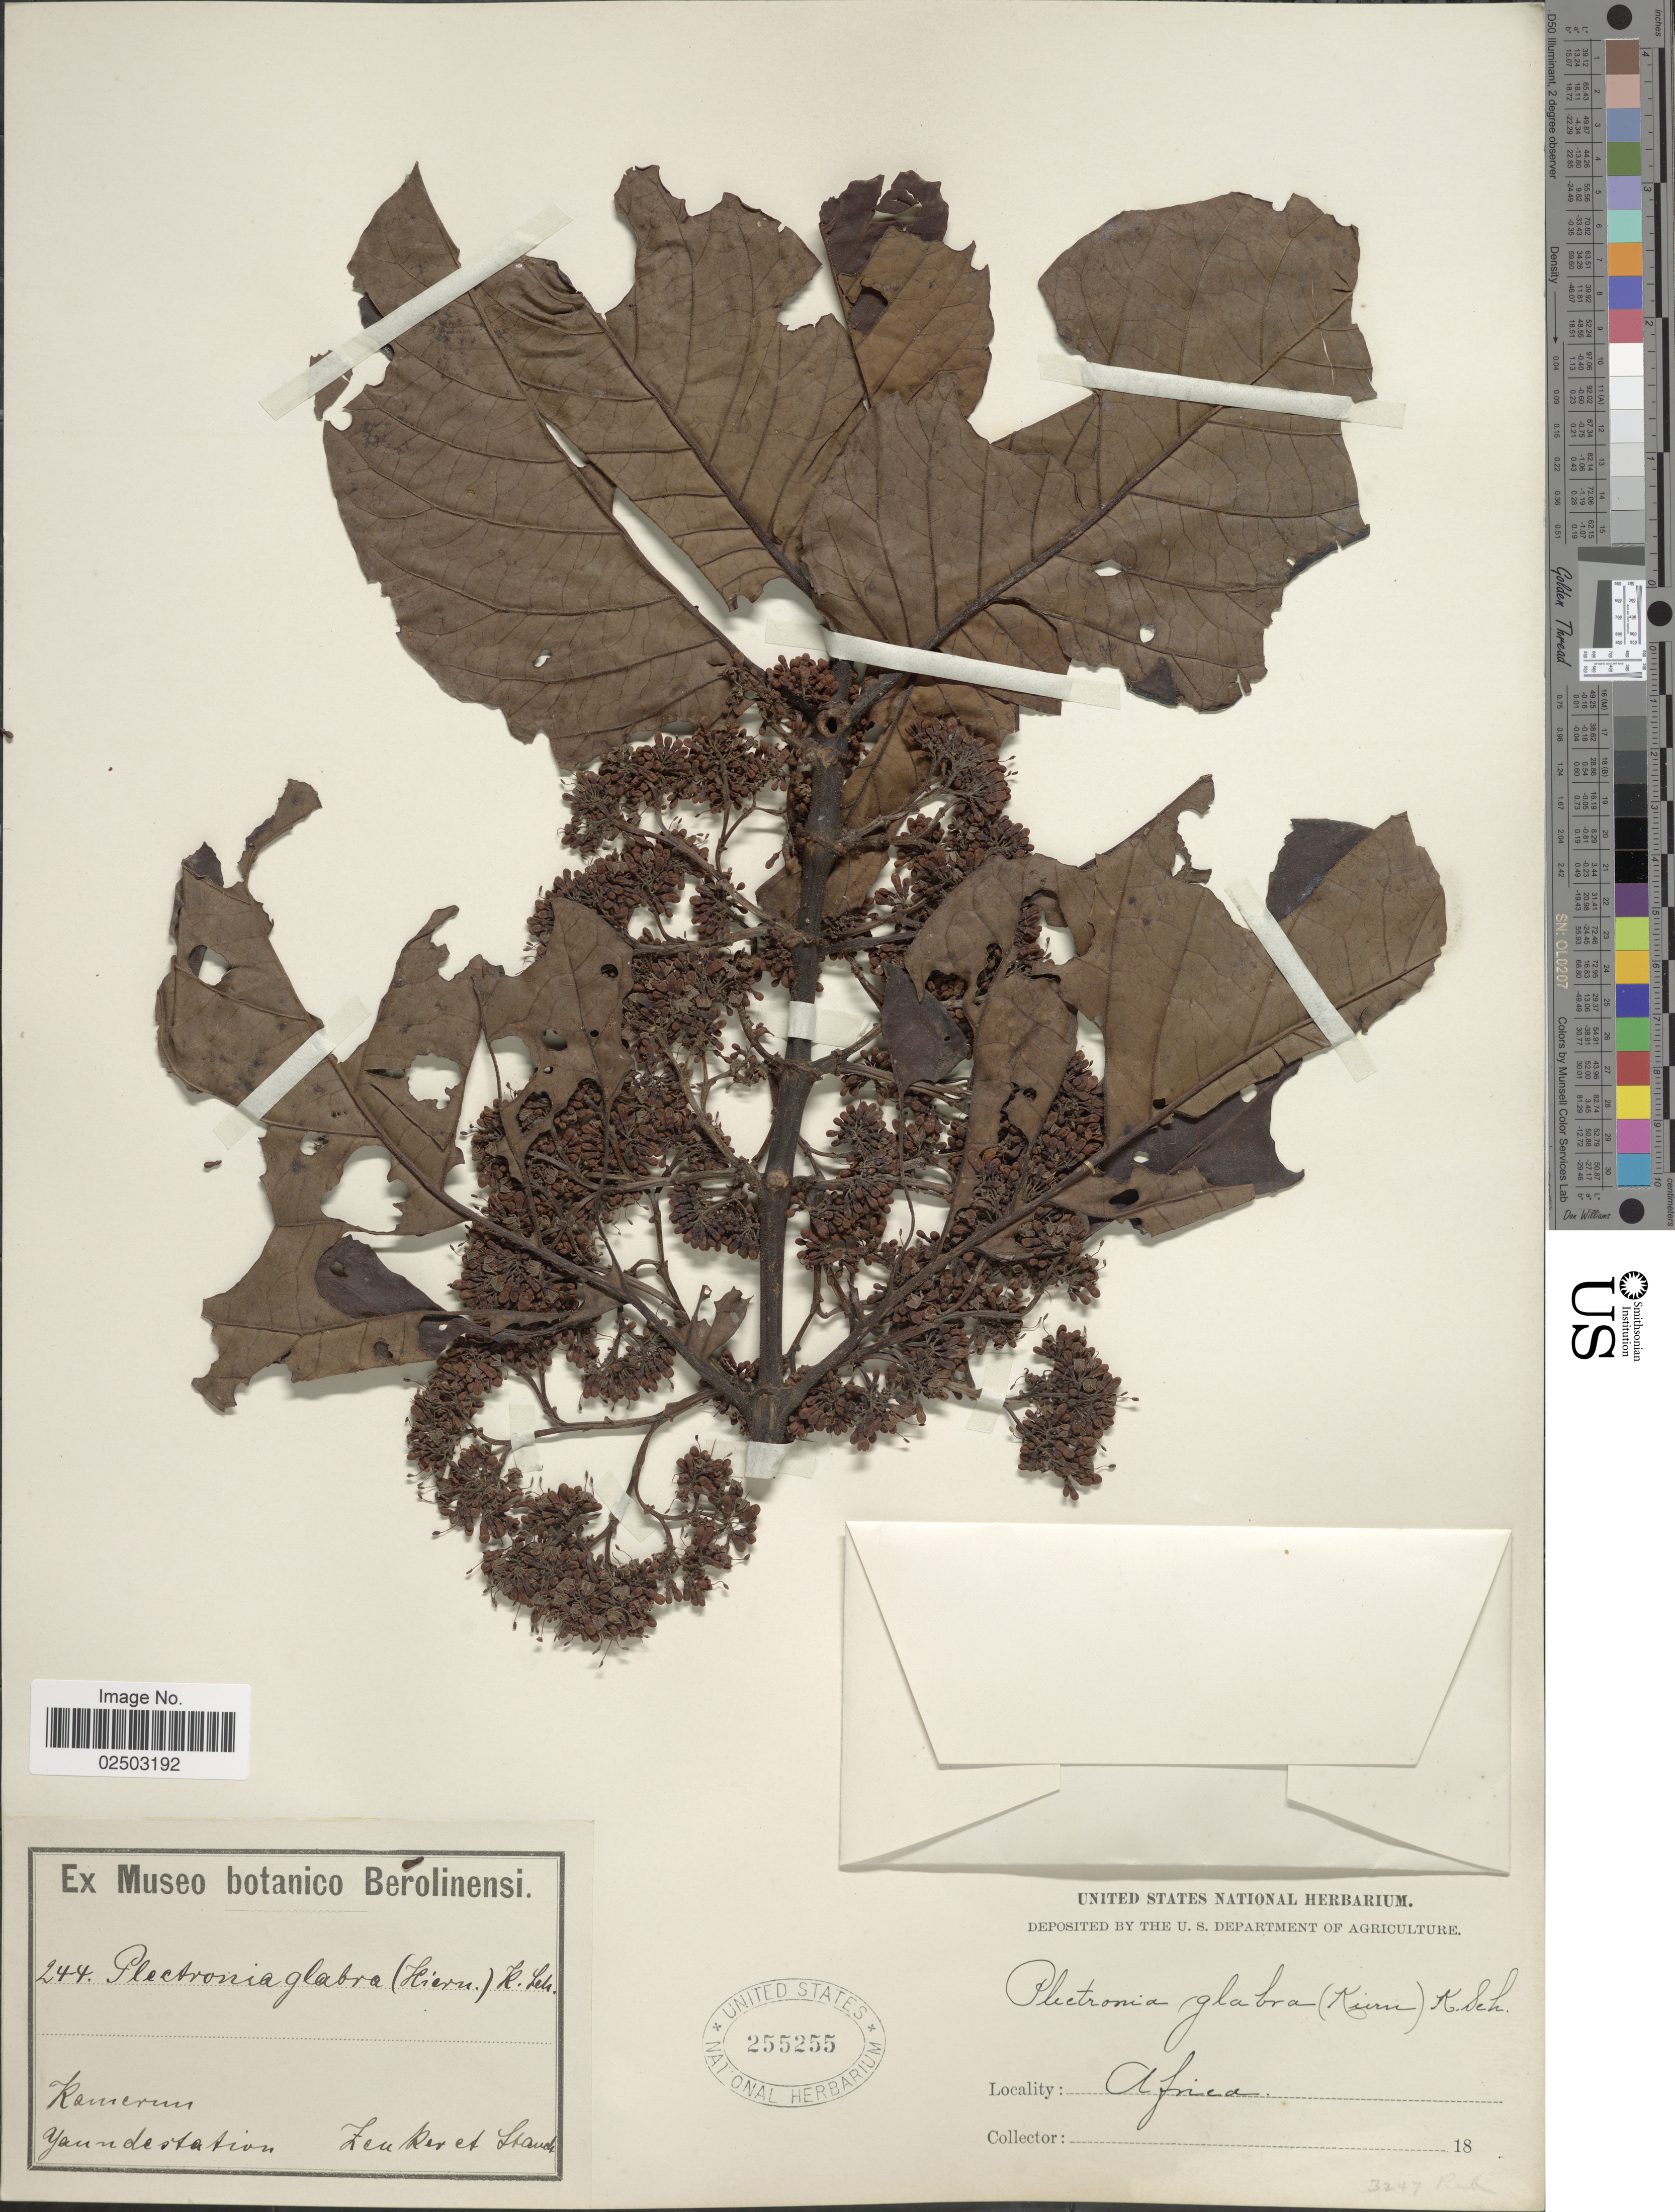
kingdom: Plantae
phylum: Tracheophyta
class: Magnoliopsida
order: Gentianales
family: Rubiaceae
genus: Canthium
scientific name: Canthium glabrum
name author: Blume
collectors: Zenker, -- & -. Staudt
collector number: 244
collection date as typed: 18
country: Cameroon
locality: Kamerun. Yaundestation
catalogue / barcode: US 255255